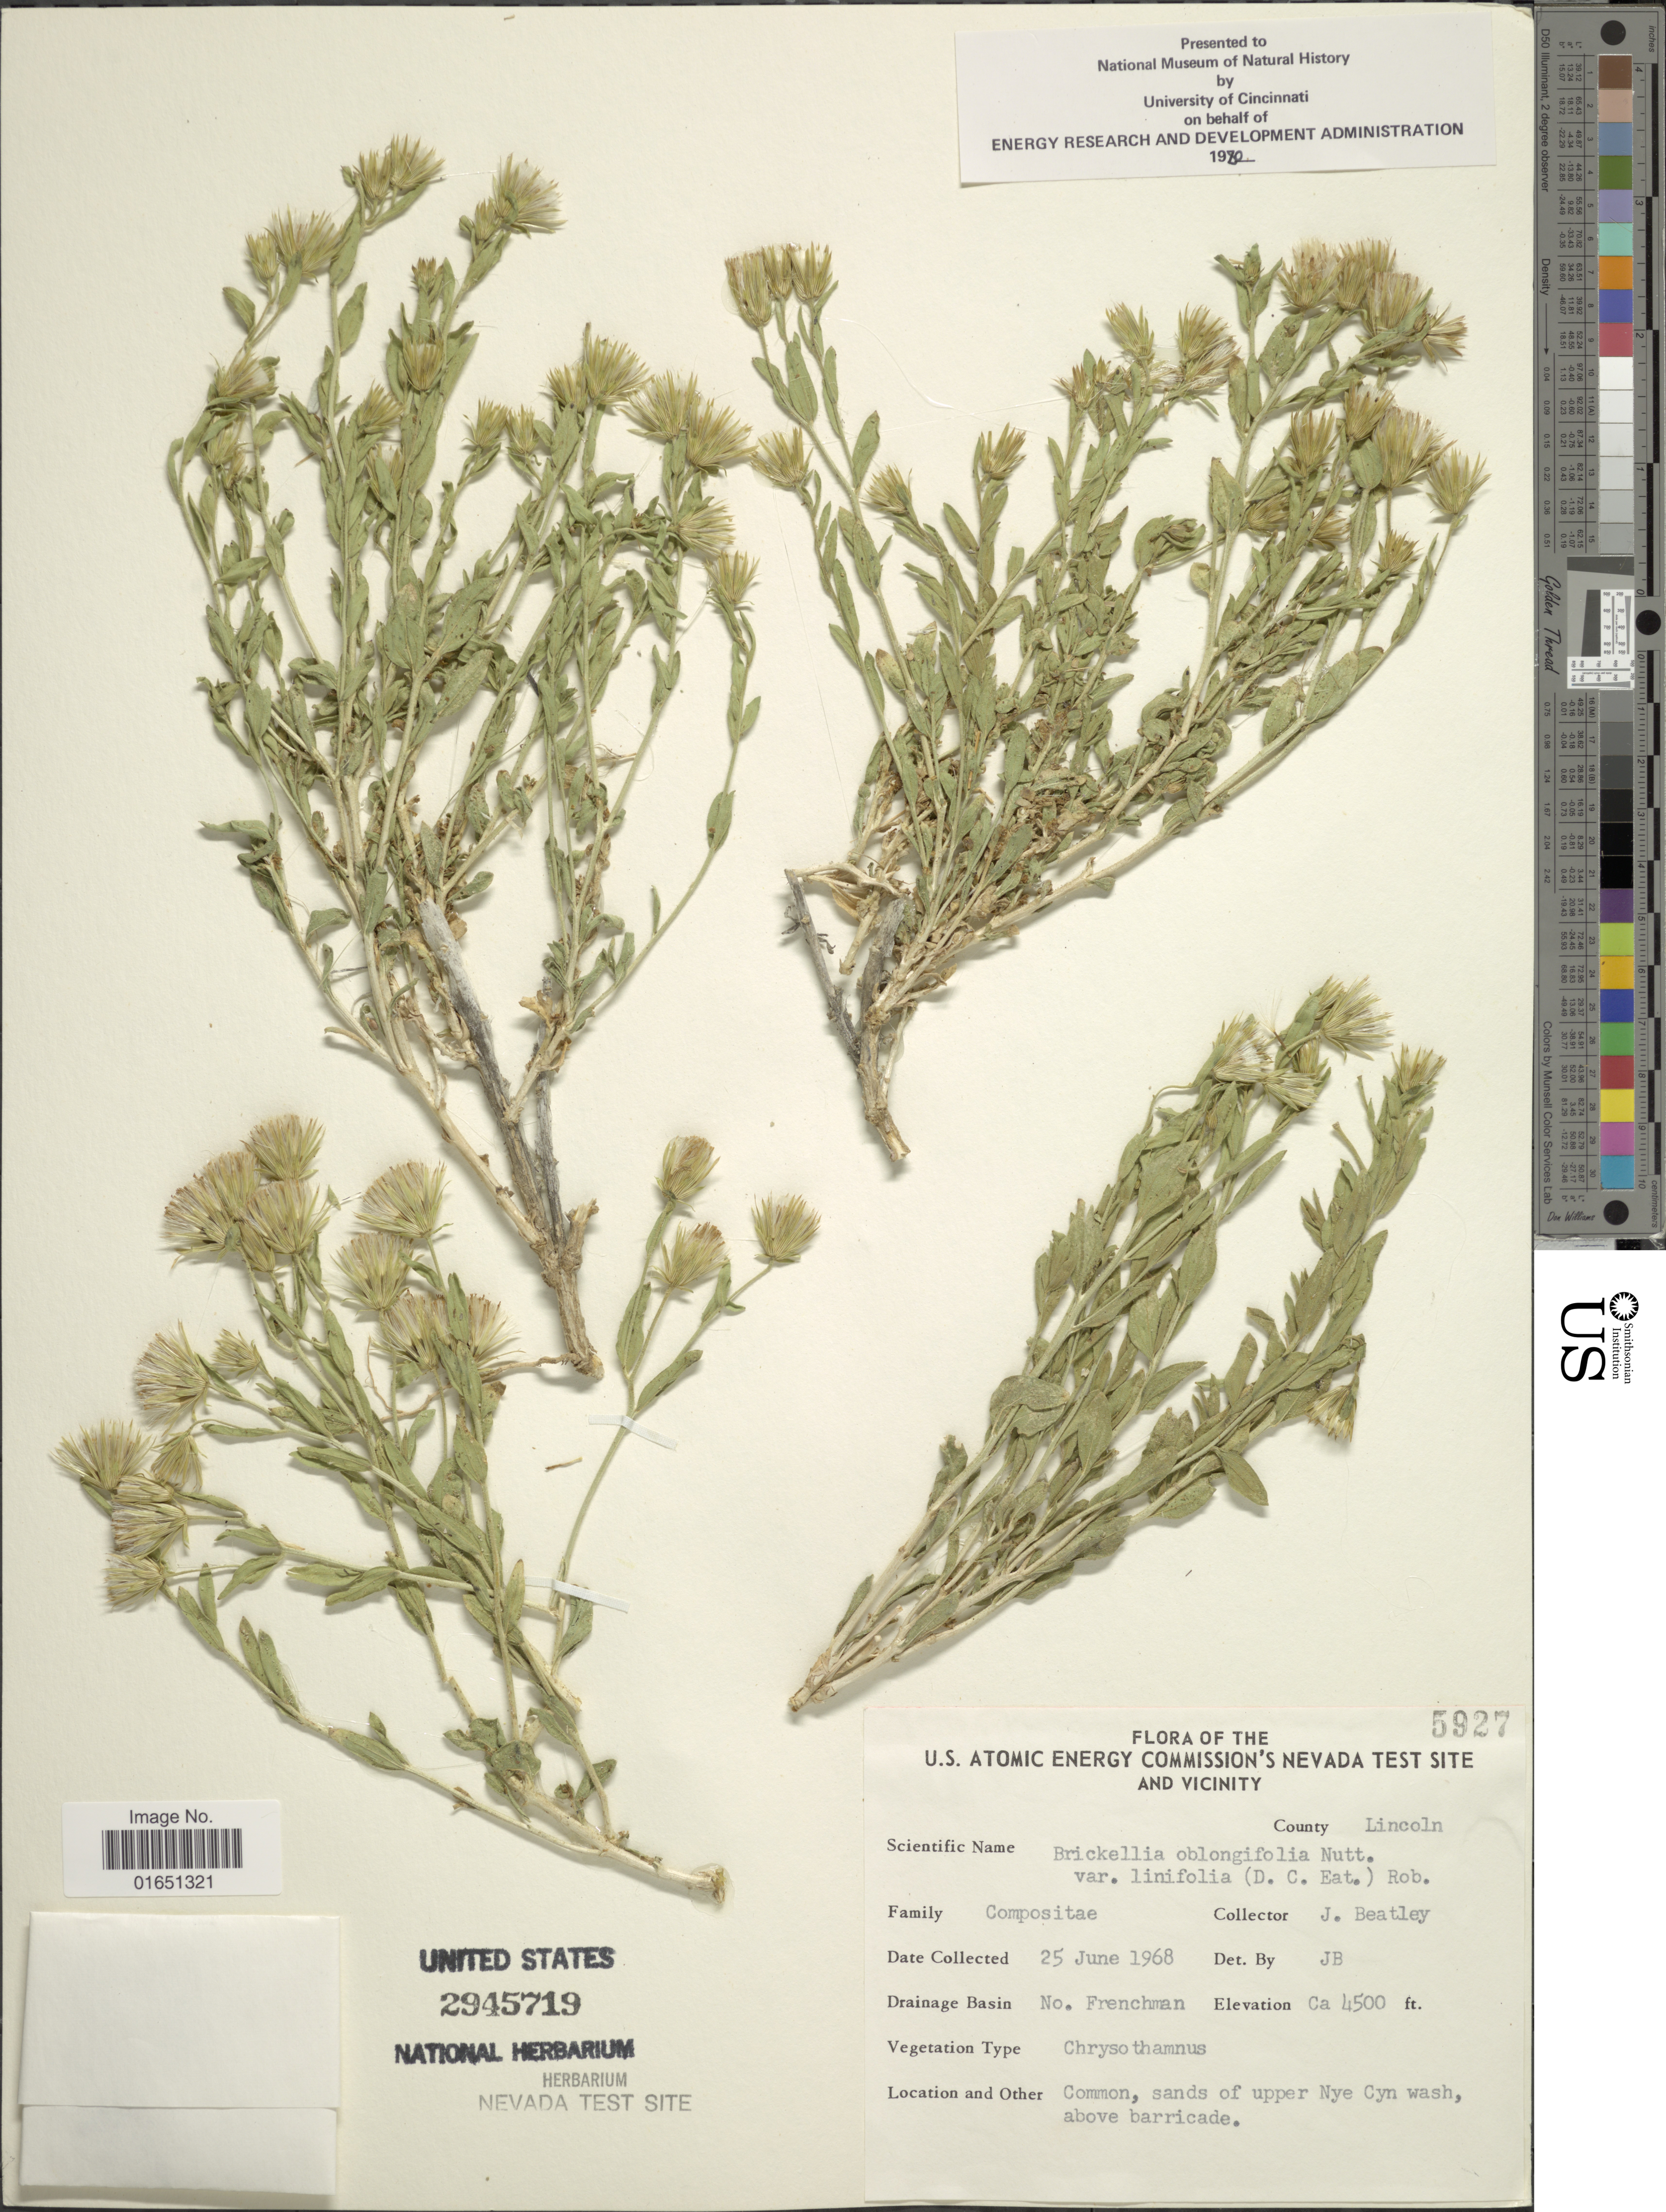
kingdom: Plantae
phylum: Tracheophyta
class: Magnoliopsida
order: Asterales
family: Asteraceae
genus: Brickellia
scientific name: Brickellia oblongifolia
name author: Nutt.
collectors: J. C. Beatley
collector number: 5927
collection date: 1968-06-25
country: United States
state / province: Nevada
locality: U. S. Atomic Energy Commission's Nevada Test Site and Vicinity County Nye, Drainage Basin: No. Frenchman, Common, sands of upper Nye Cyn wash, above barricade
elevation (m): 1372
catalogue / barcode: US 2945719